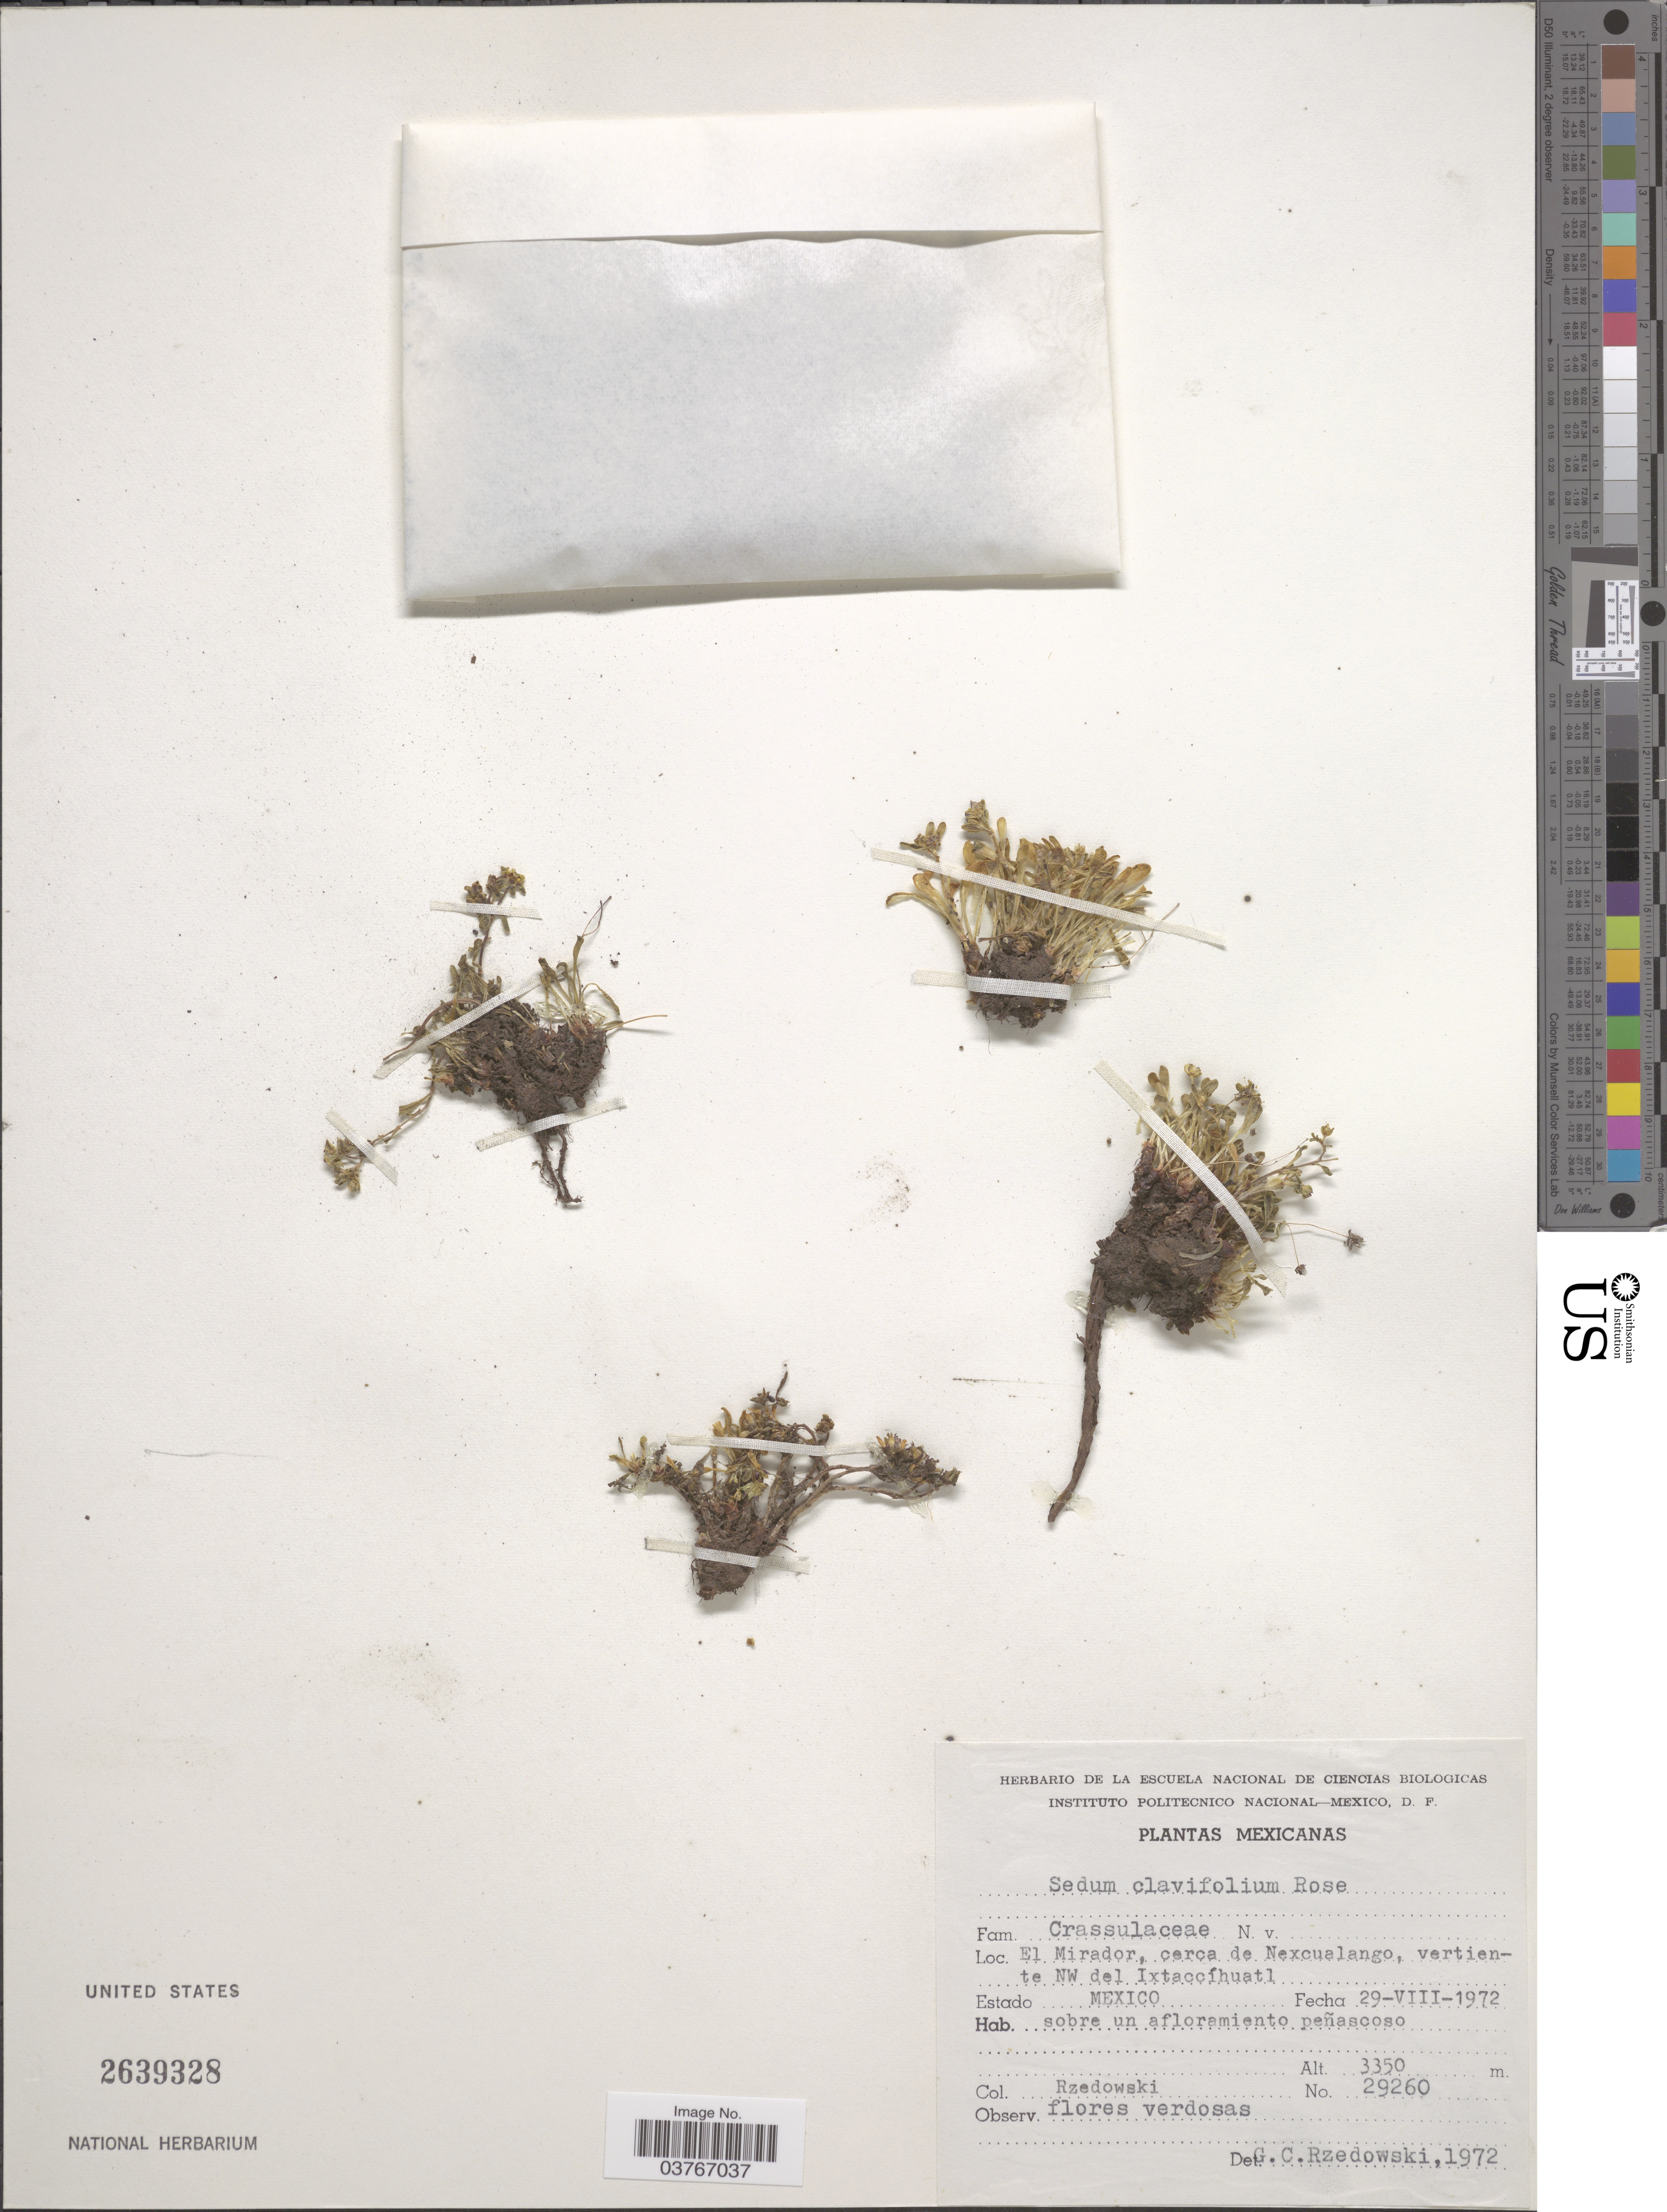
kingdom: Plantae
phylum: Tracheophyta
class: Magnoliopsida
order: Saxifragales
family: Crassulaceae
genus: Sedum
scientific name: Sedum clavifolium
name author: Rose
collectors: Rzedowski, --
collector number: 29260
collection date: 1972-08-29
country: Mexico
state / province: México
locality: El Mirador, cerca de Nexcualango, vertiente NW del Ixtaccíhuatl.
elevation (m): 3350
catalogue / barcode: US 2639328